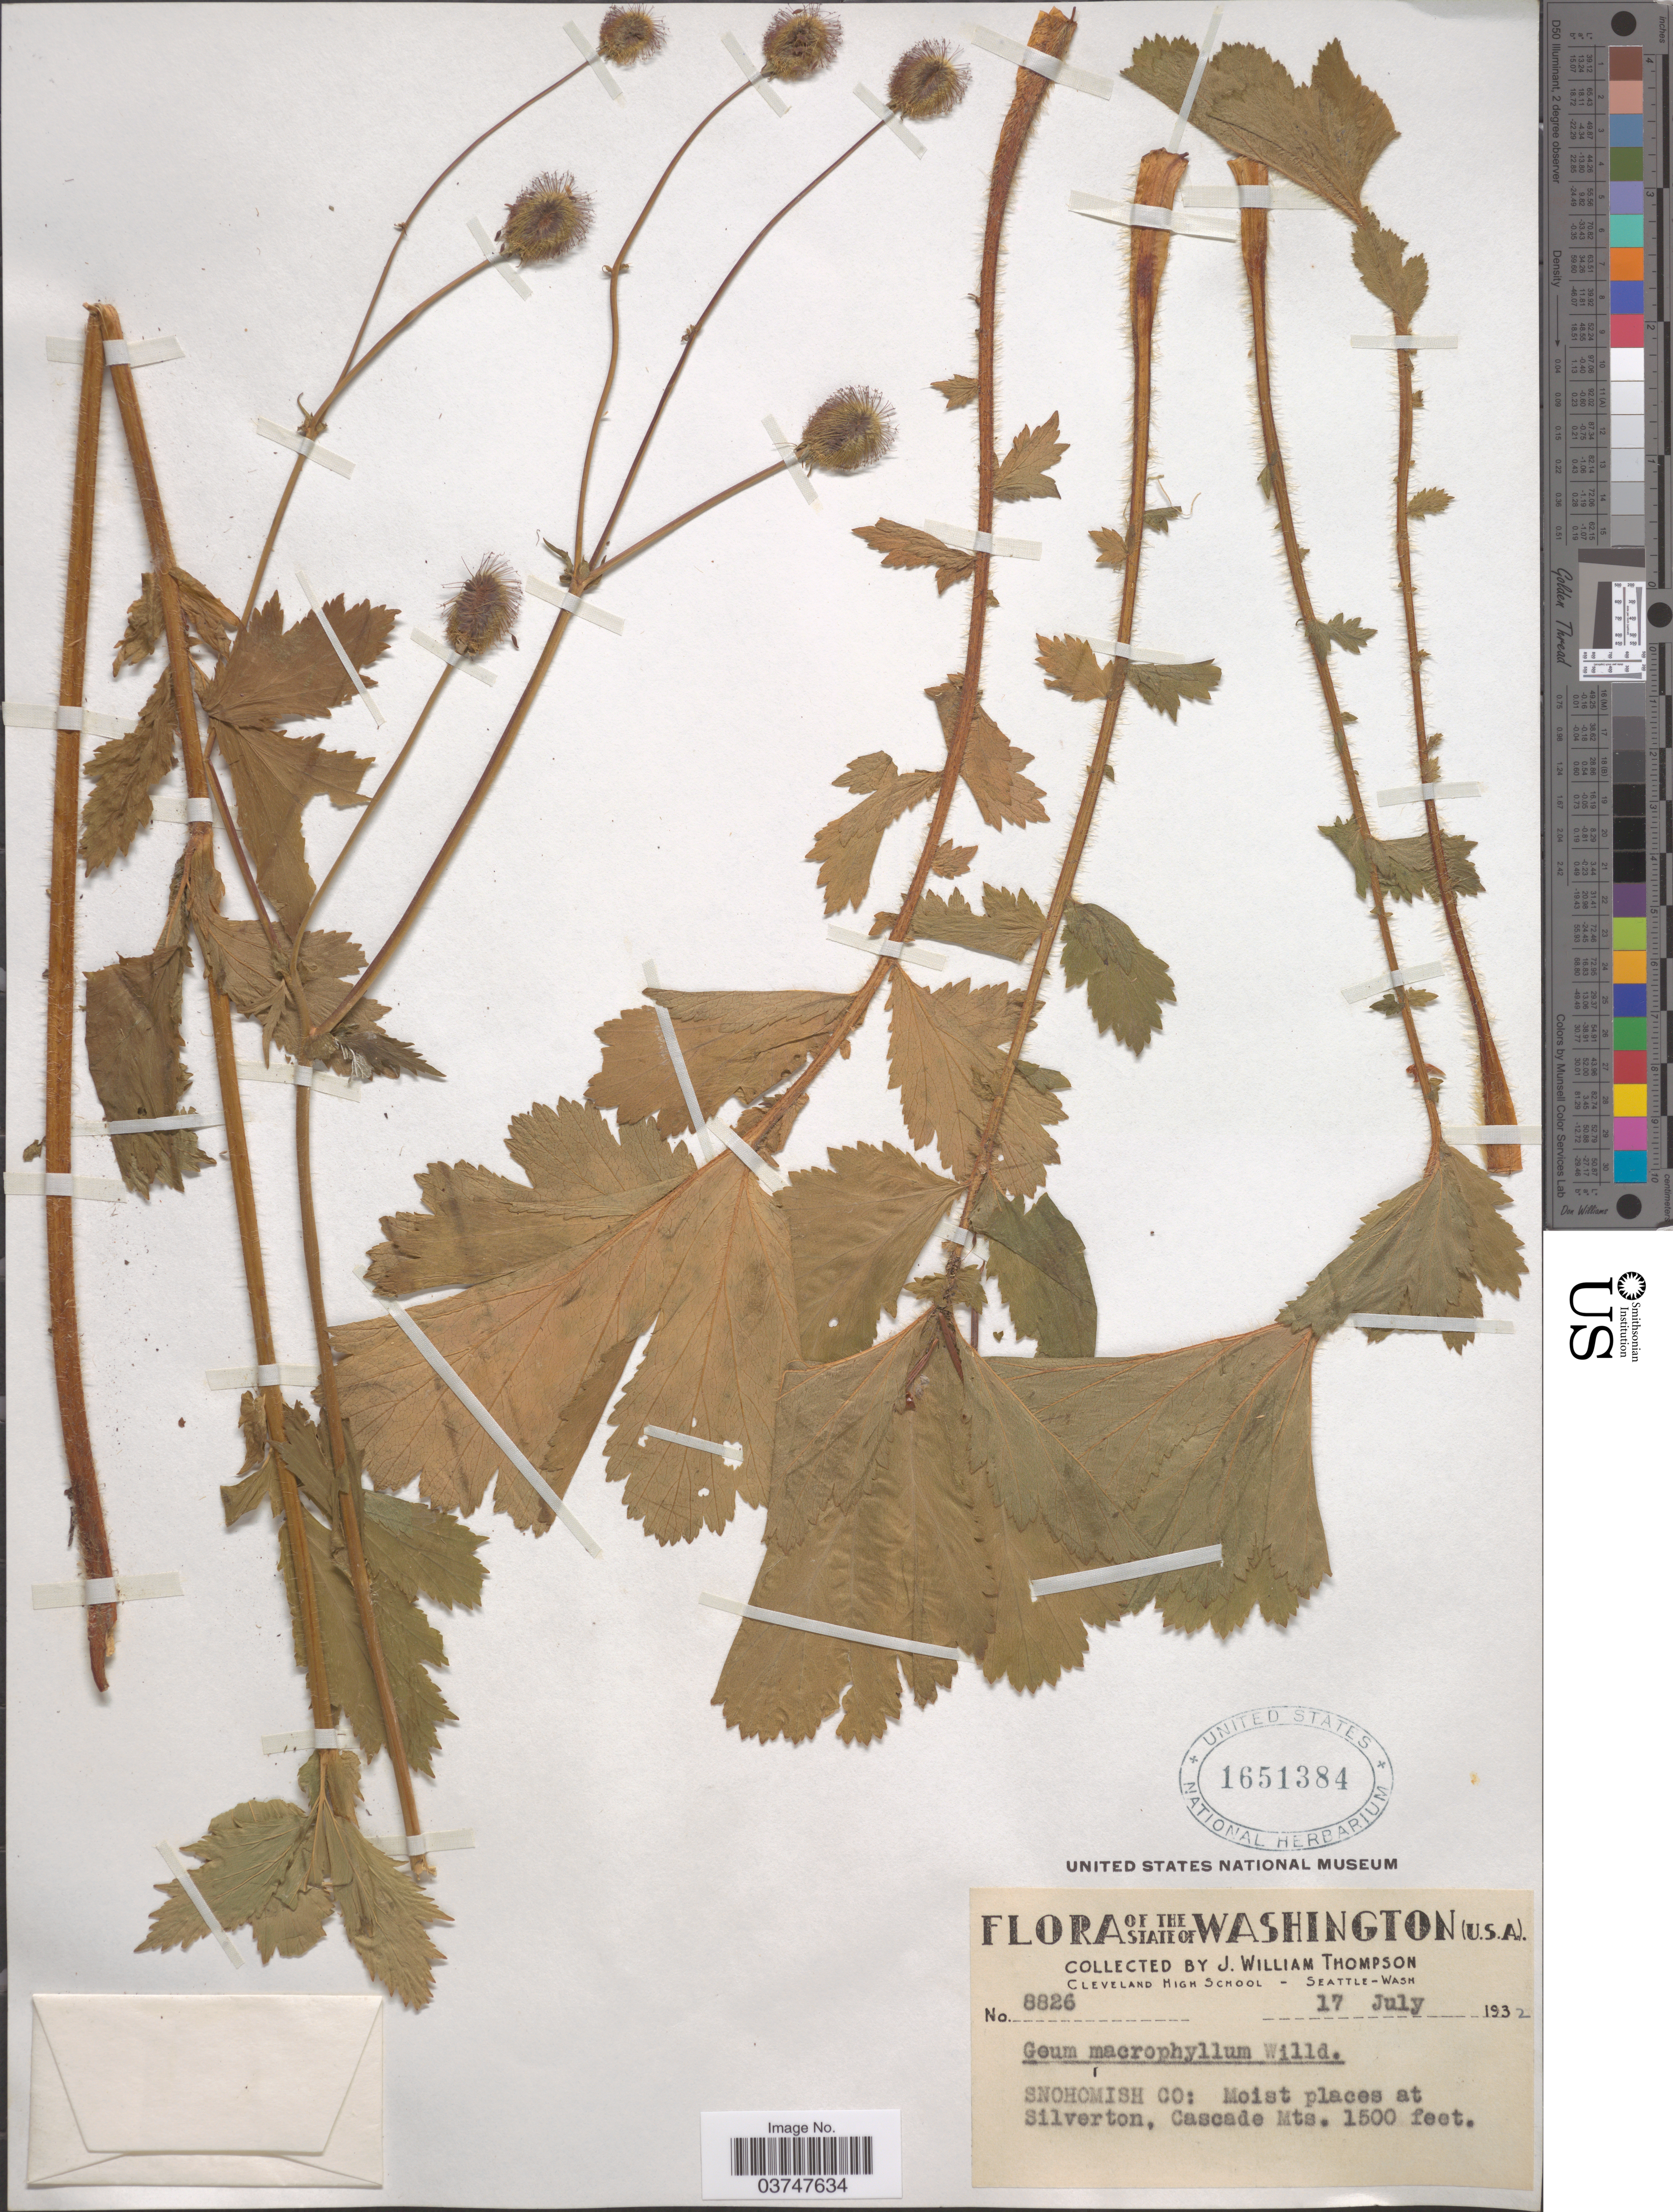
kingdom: Plantae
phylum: Tracheophyta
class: Magnoliopsida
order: Rosales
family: Rosaceae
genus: Geum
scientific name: Geum macrophyllum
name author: Willd.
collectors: J. W. Thompson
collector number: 8826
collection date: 1932-07-17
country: United States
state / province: Washington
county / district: Snohomish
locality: Snohomish Co: At Silverton, Cascade Mts.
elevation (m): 457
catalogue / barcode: US 1651384